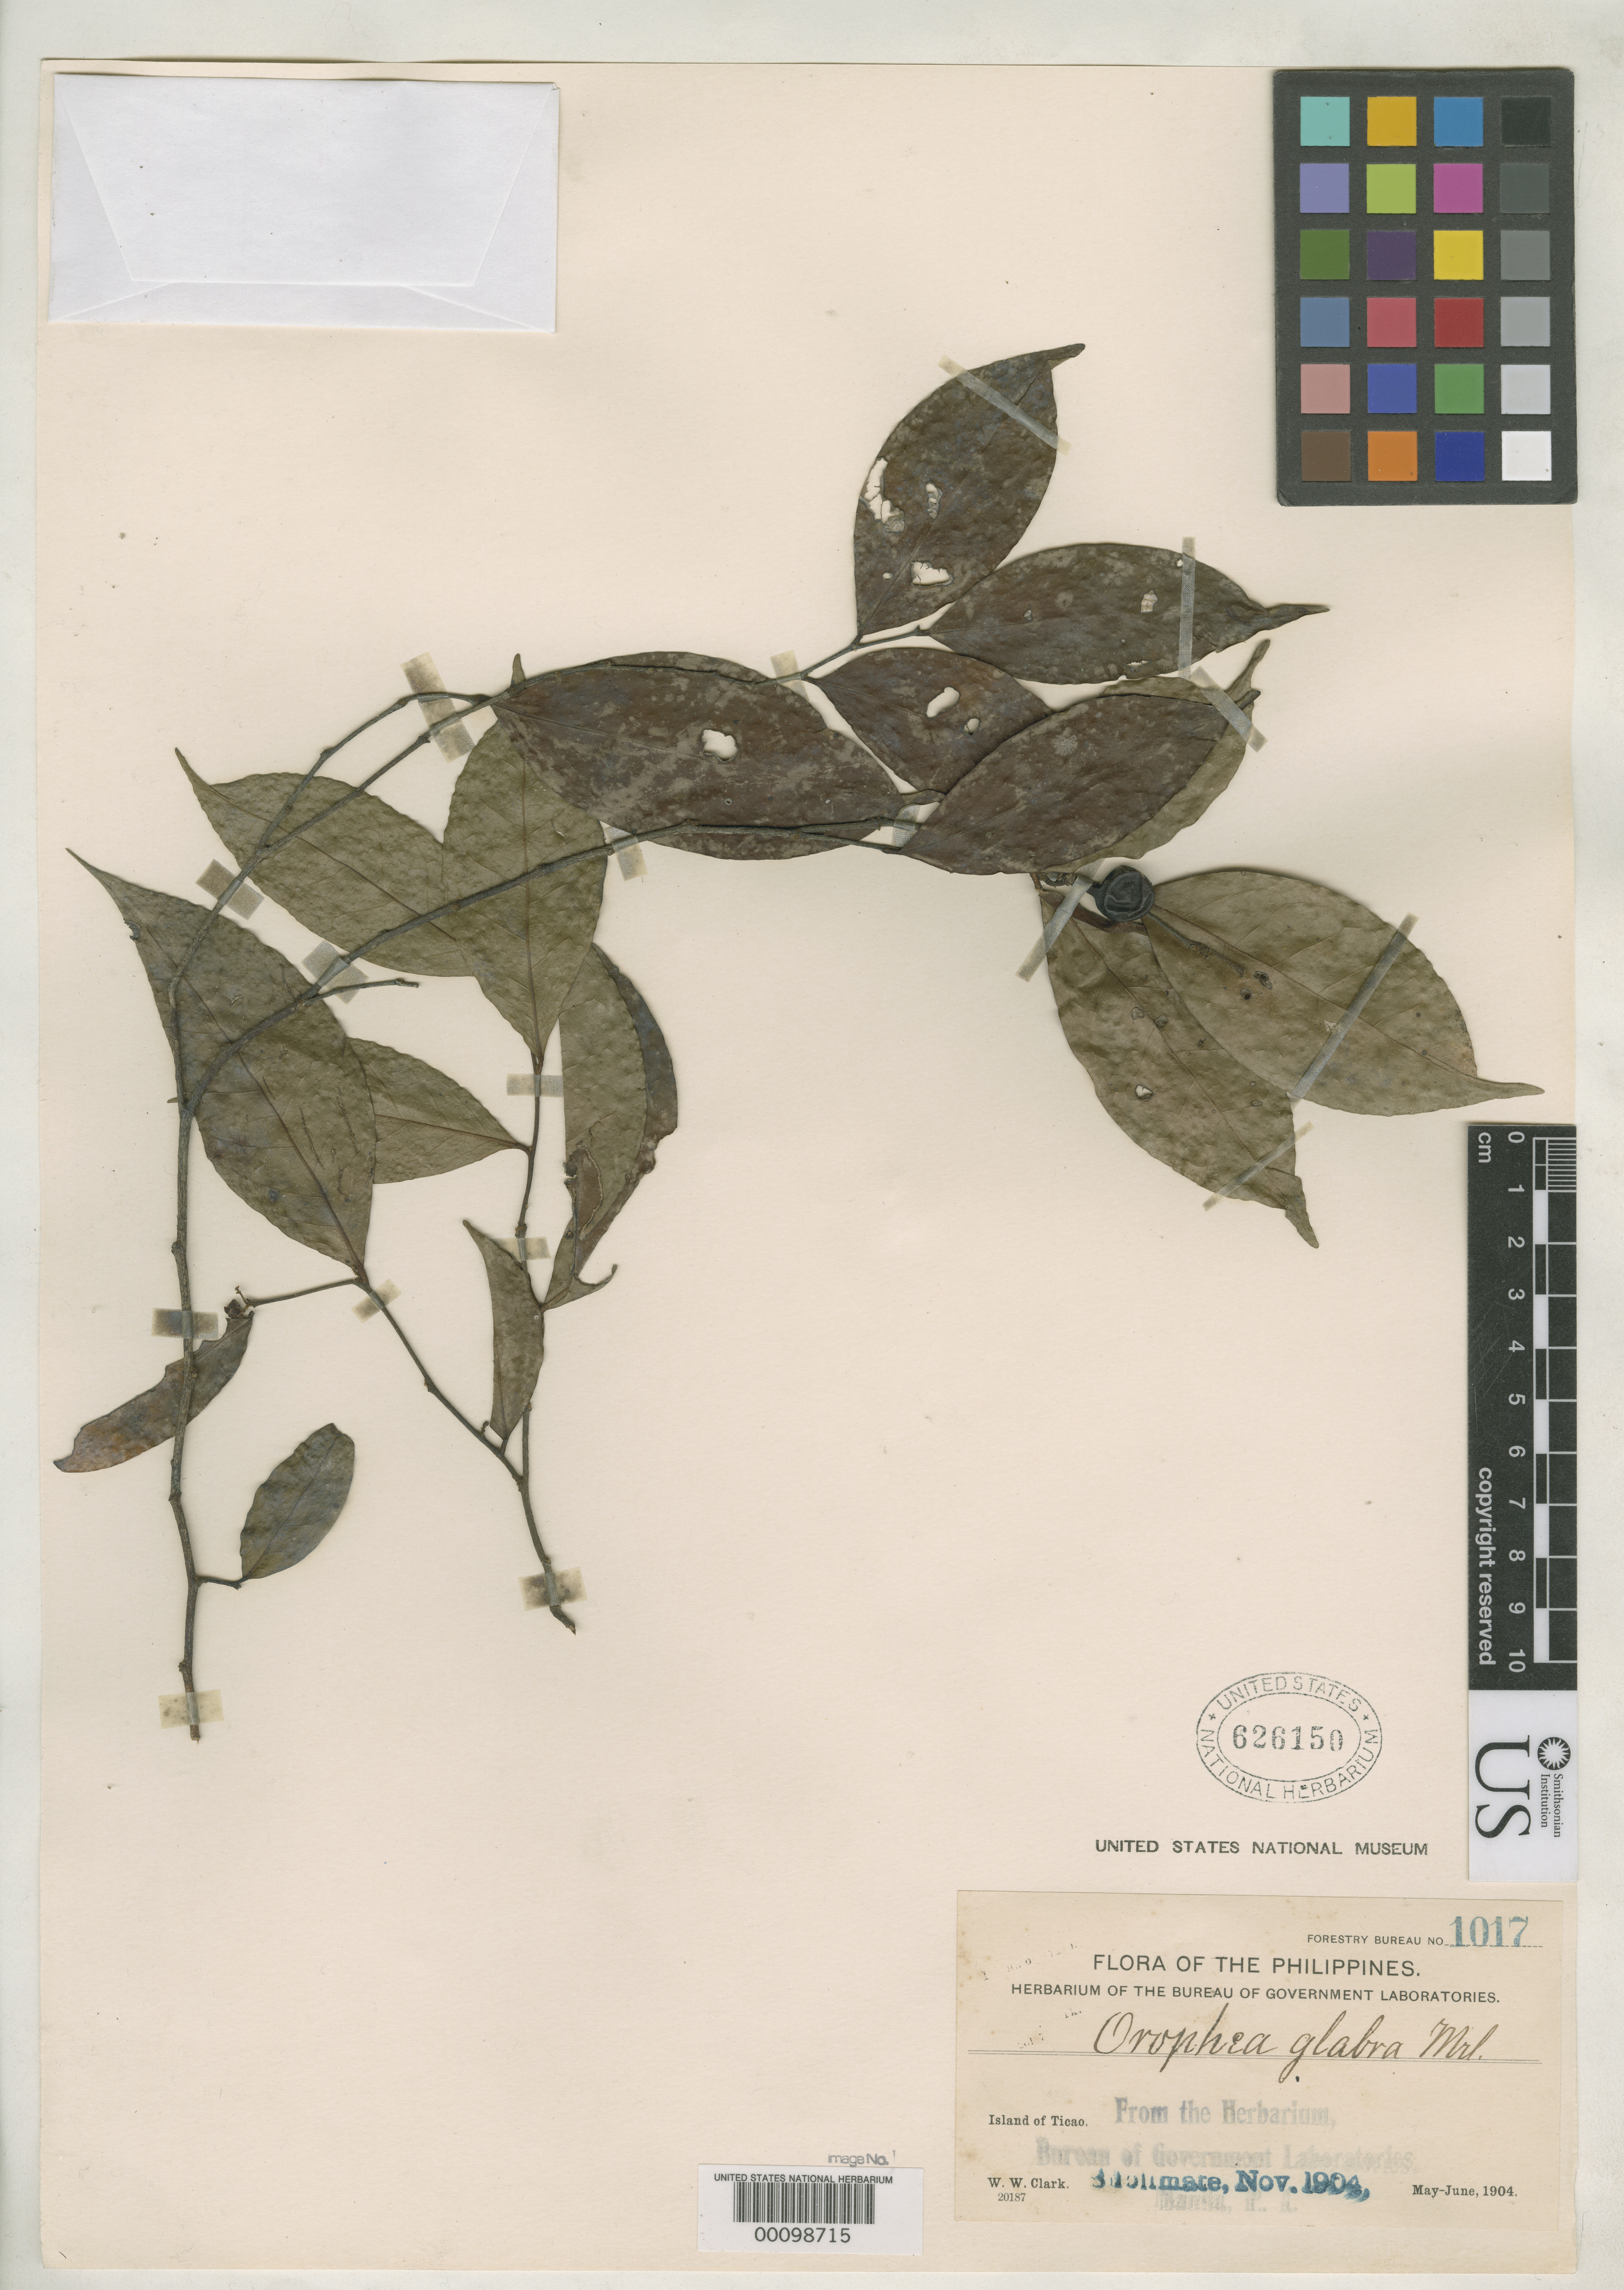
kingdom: Plantae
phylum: Tracheophyta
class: Magnoliopsida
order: Magnoliales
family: Annonaceae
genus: Orophea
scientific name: Orophea glabra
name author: Merr.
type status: Isotype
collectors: W. W. Clark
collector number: Bur. Sci. 1017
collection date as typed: May 1904 to -- Jun 1904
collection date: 1904-05/1904-06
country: Philippines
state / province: Bicol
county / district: Masbate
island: Ticao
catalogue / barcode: US 626150